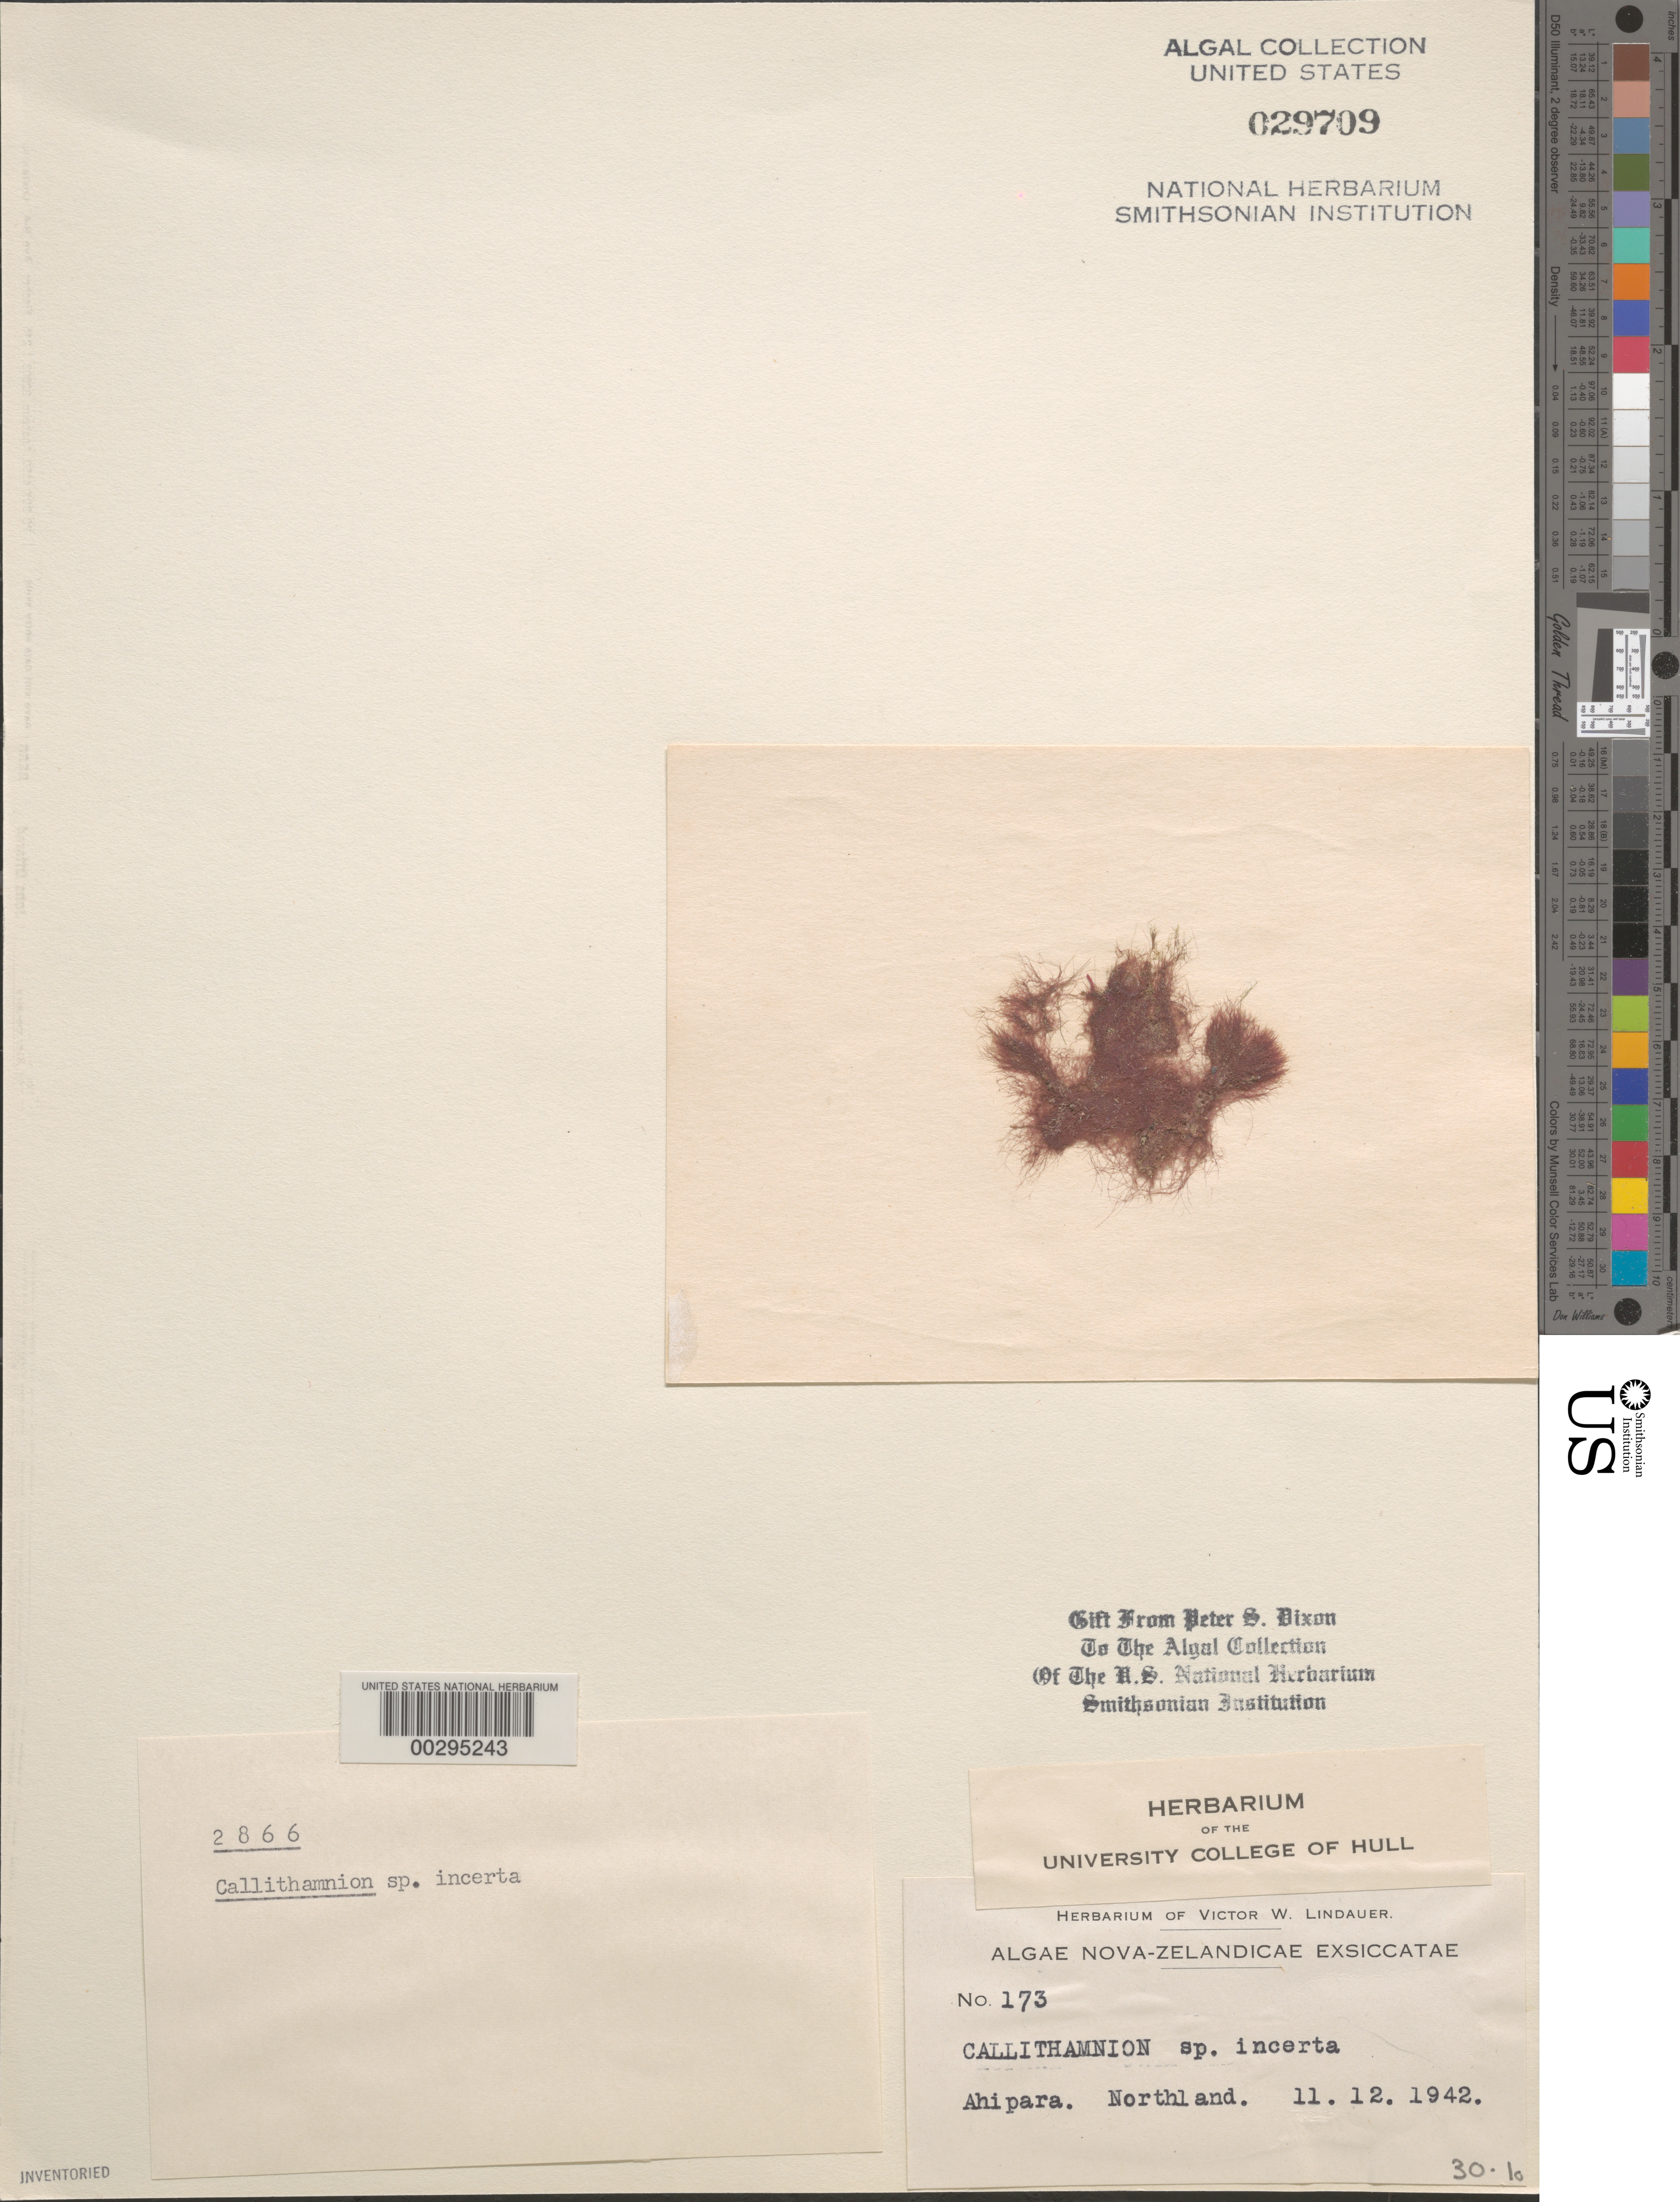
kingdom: Plantae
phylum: Rhodophyta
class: Florideophyceae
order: Ceramiales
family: Callithamniaceae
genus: Callithamnion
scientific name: Callithamnion sp.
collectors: V. Lindauer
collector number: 173 & PSD 2866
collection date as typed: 11 Dec 1942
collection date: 1942-12-11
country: New Zealand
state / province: Northland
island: North Island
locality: Ahipara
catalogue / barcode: US 29709